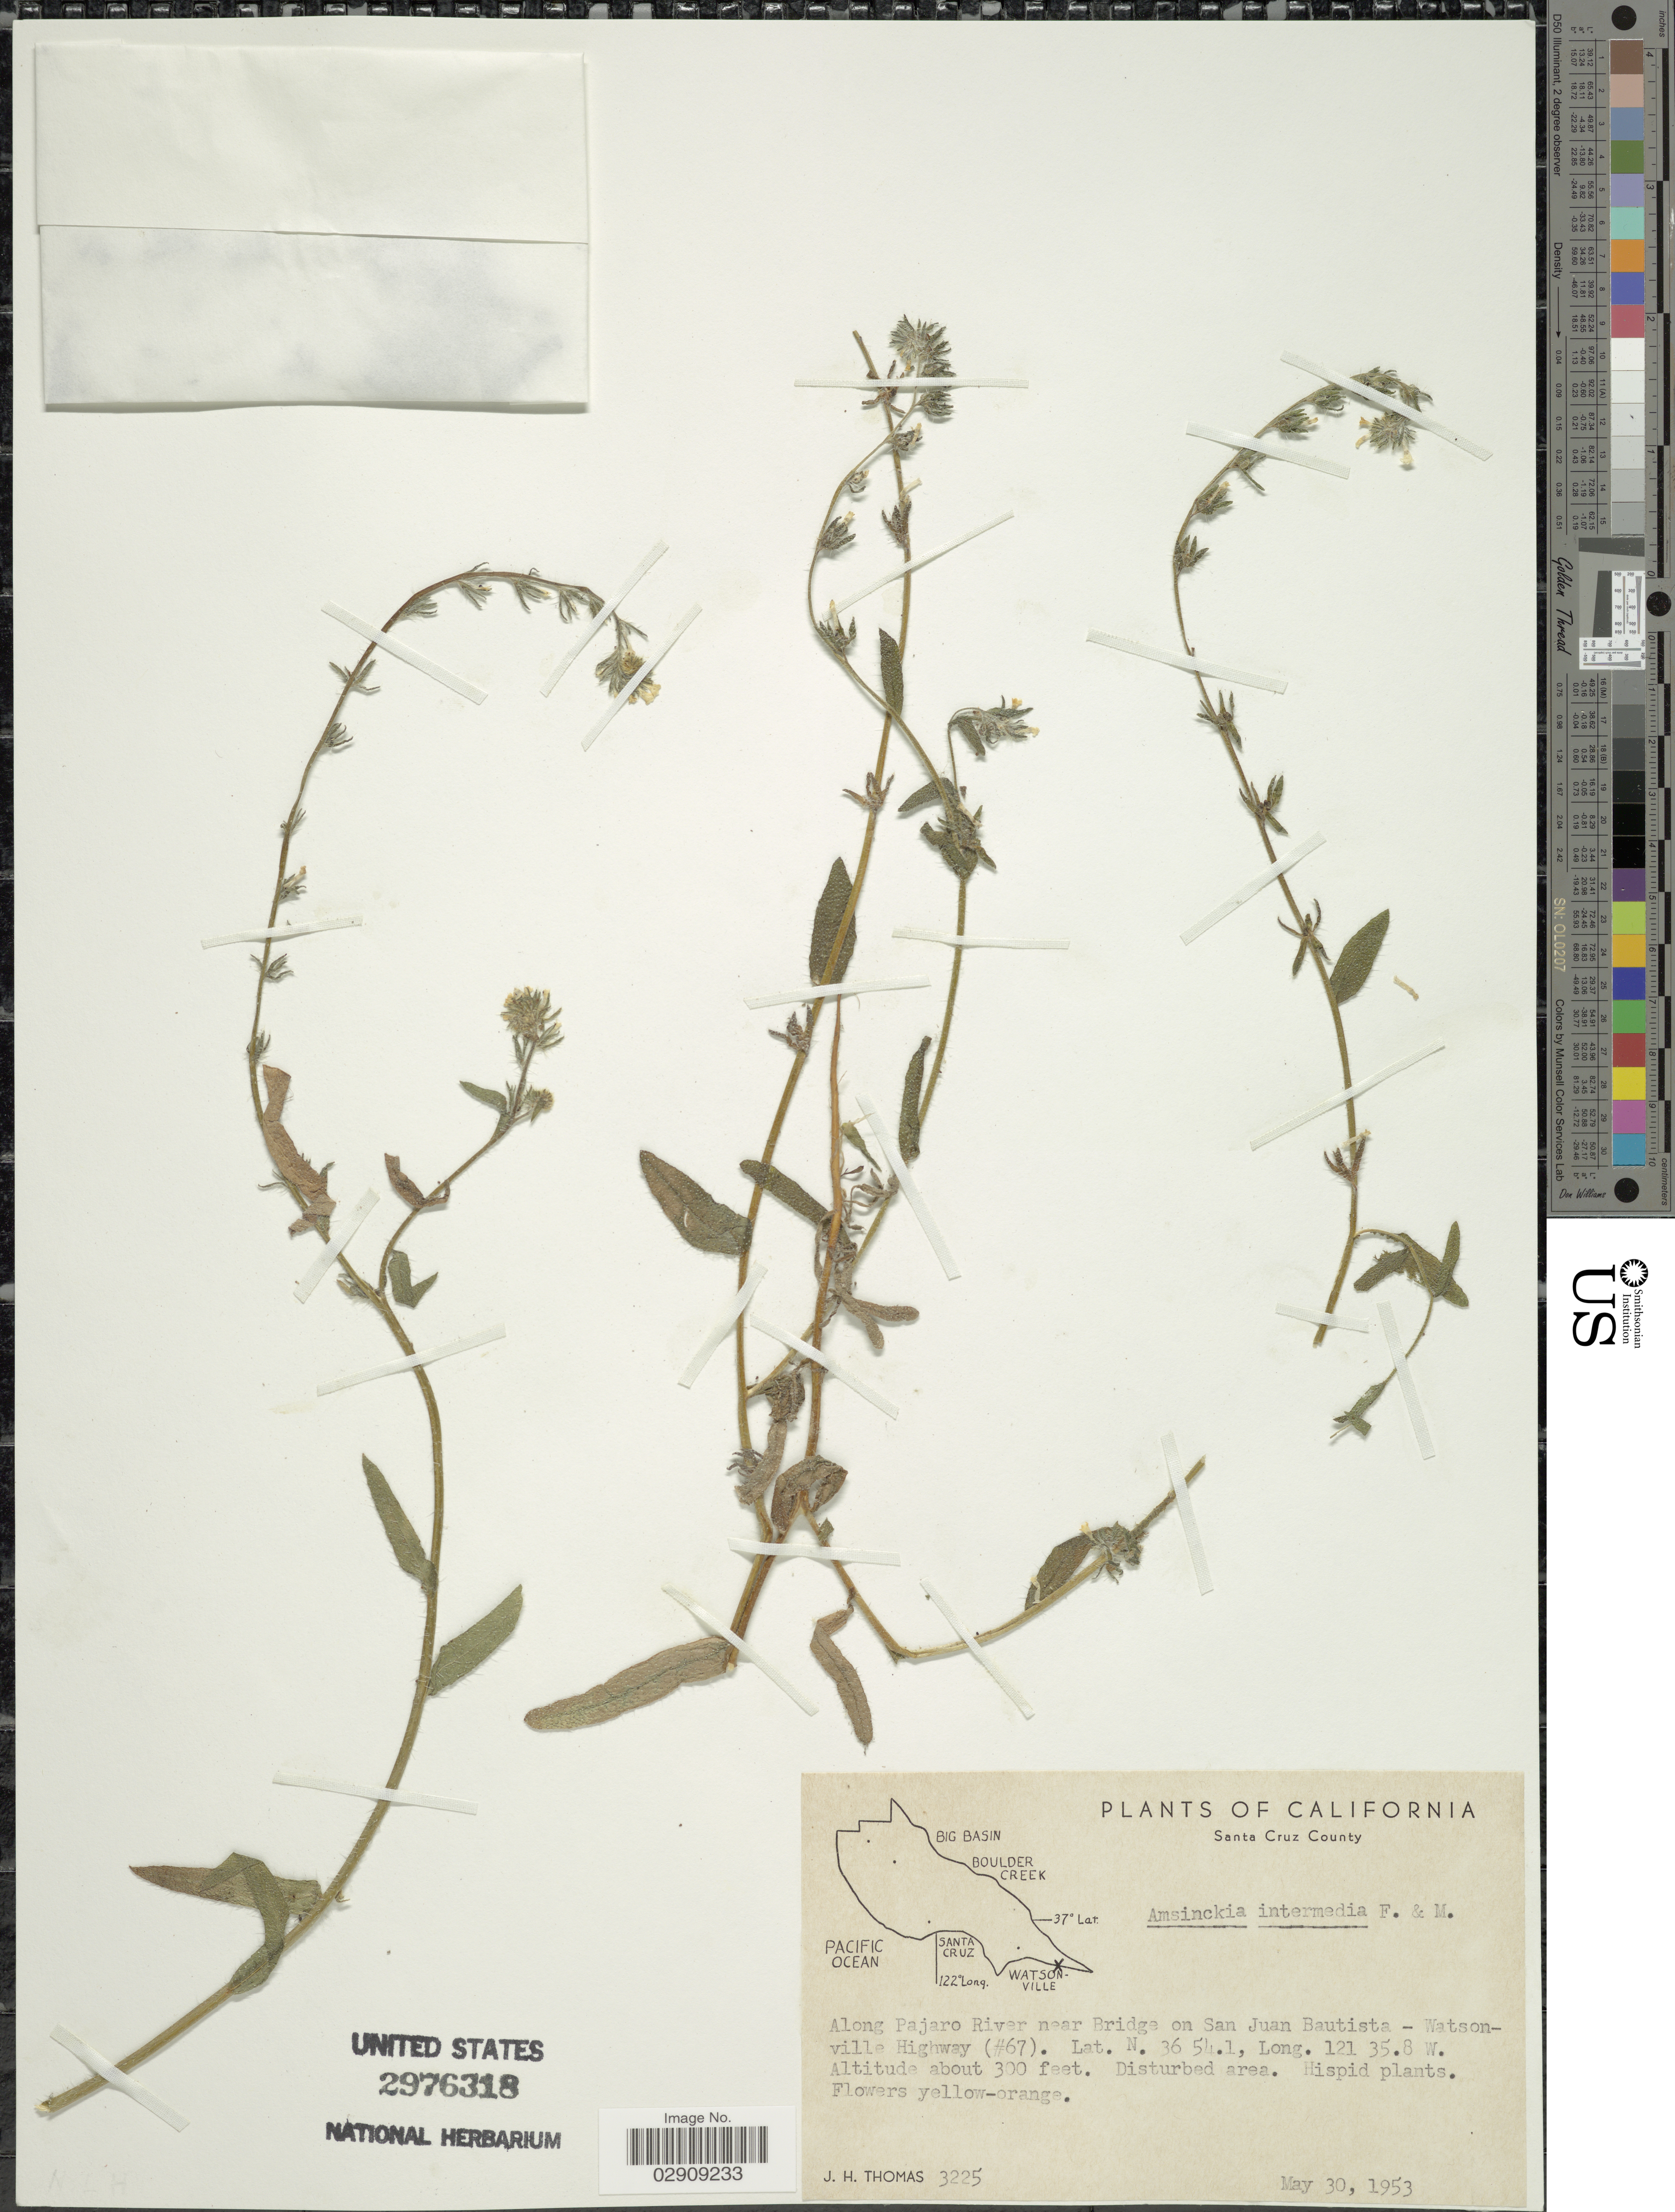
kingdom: Plantae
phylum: Tracheophyta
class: Magnoliopsida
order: Boraginales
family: Boraginaceae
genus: Amsinckia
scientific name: Amsinckia menziesii var. intermedia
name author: (Fisch. & C.A. Mey.) Ganders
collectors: J. H. Thomas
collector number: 3225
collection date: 1953-05-30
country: United States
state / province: California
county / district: Santa Cruz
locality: Santa Cruz County. Along Pajaro River near Bridge on San Juan Bautista - Watson - ville Highway (#67).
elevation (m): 91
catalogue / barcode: US 2976318